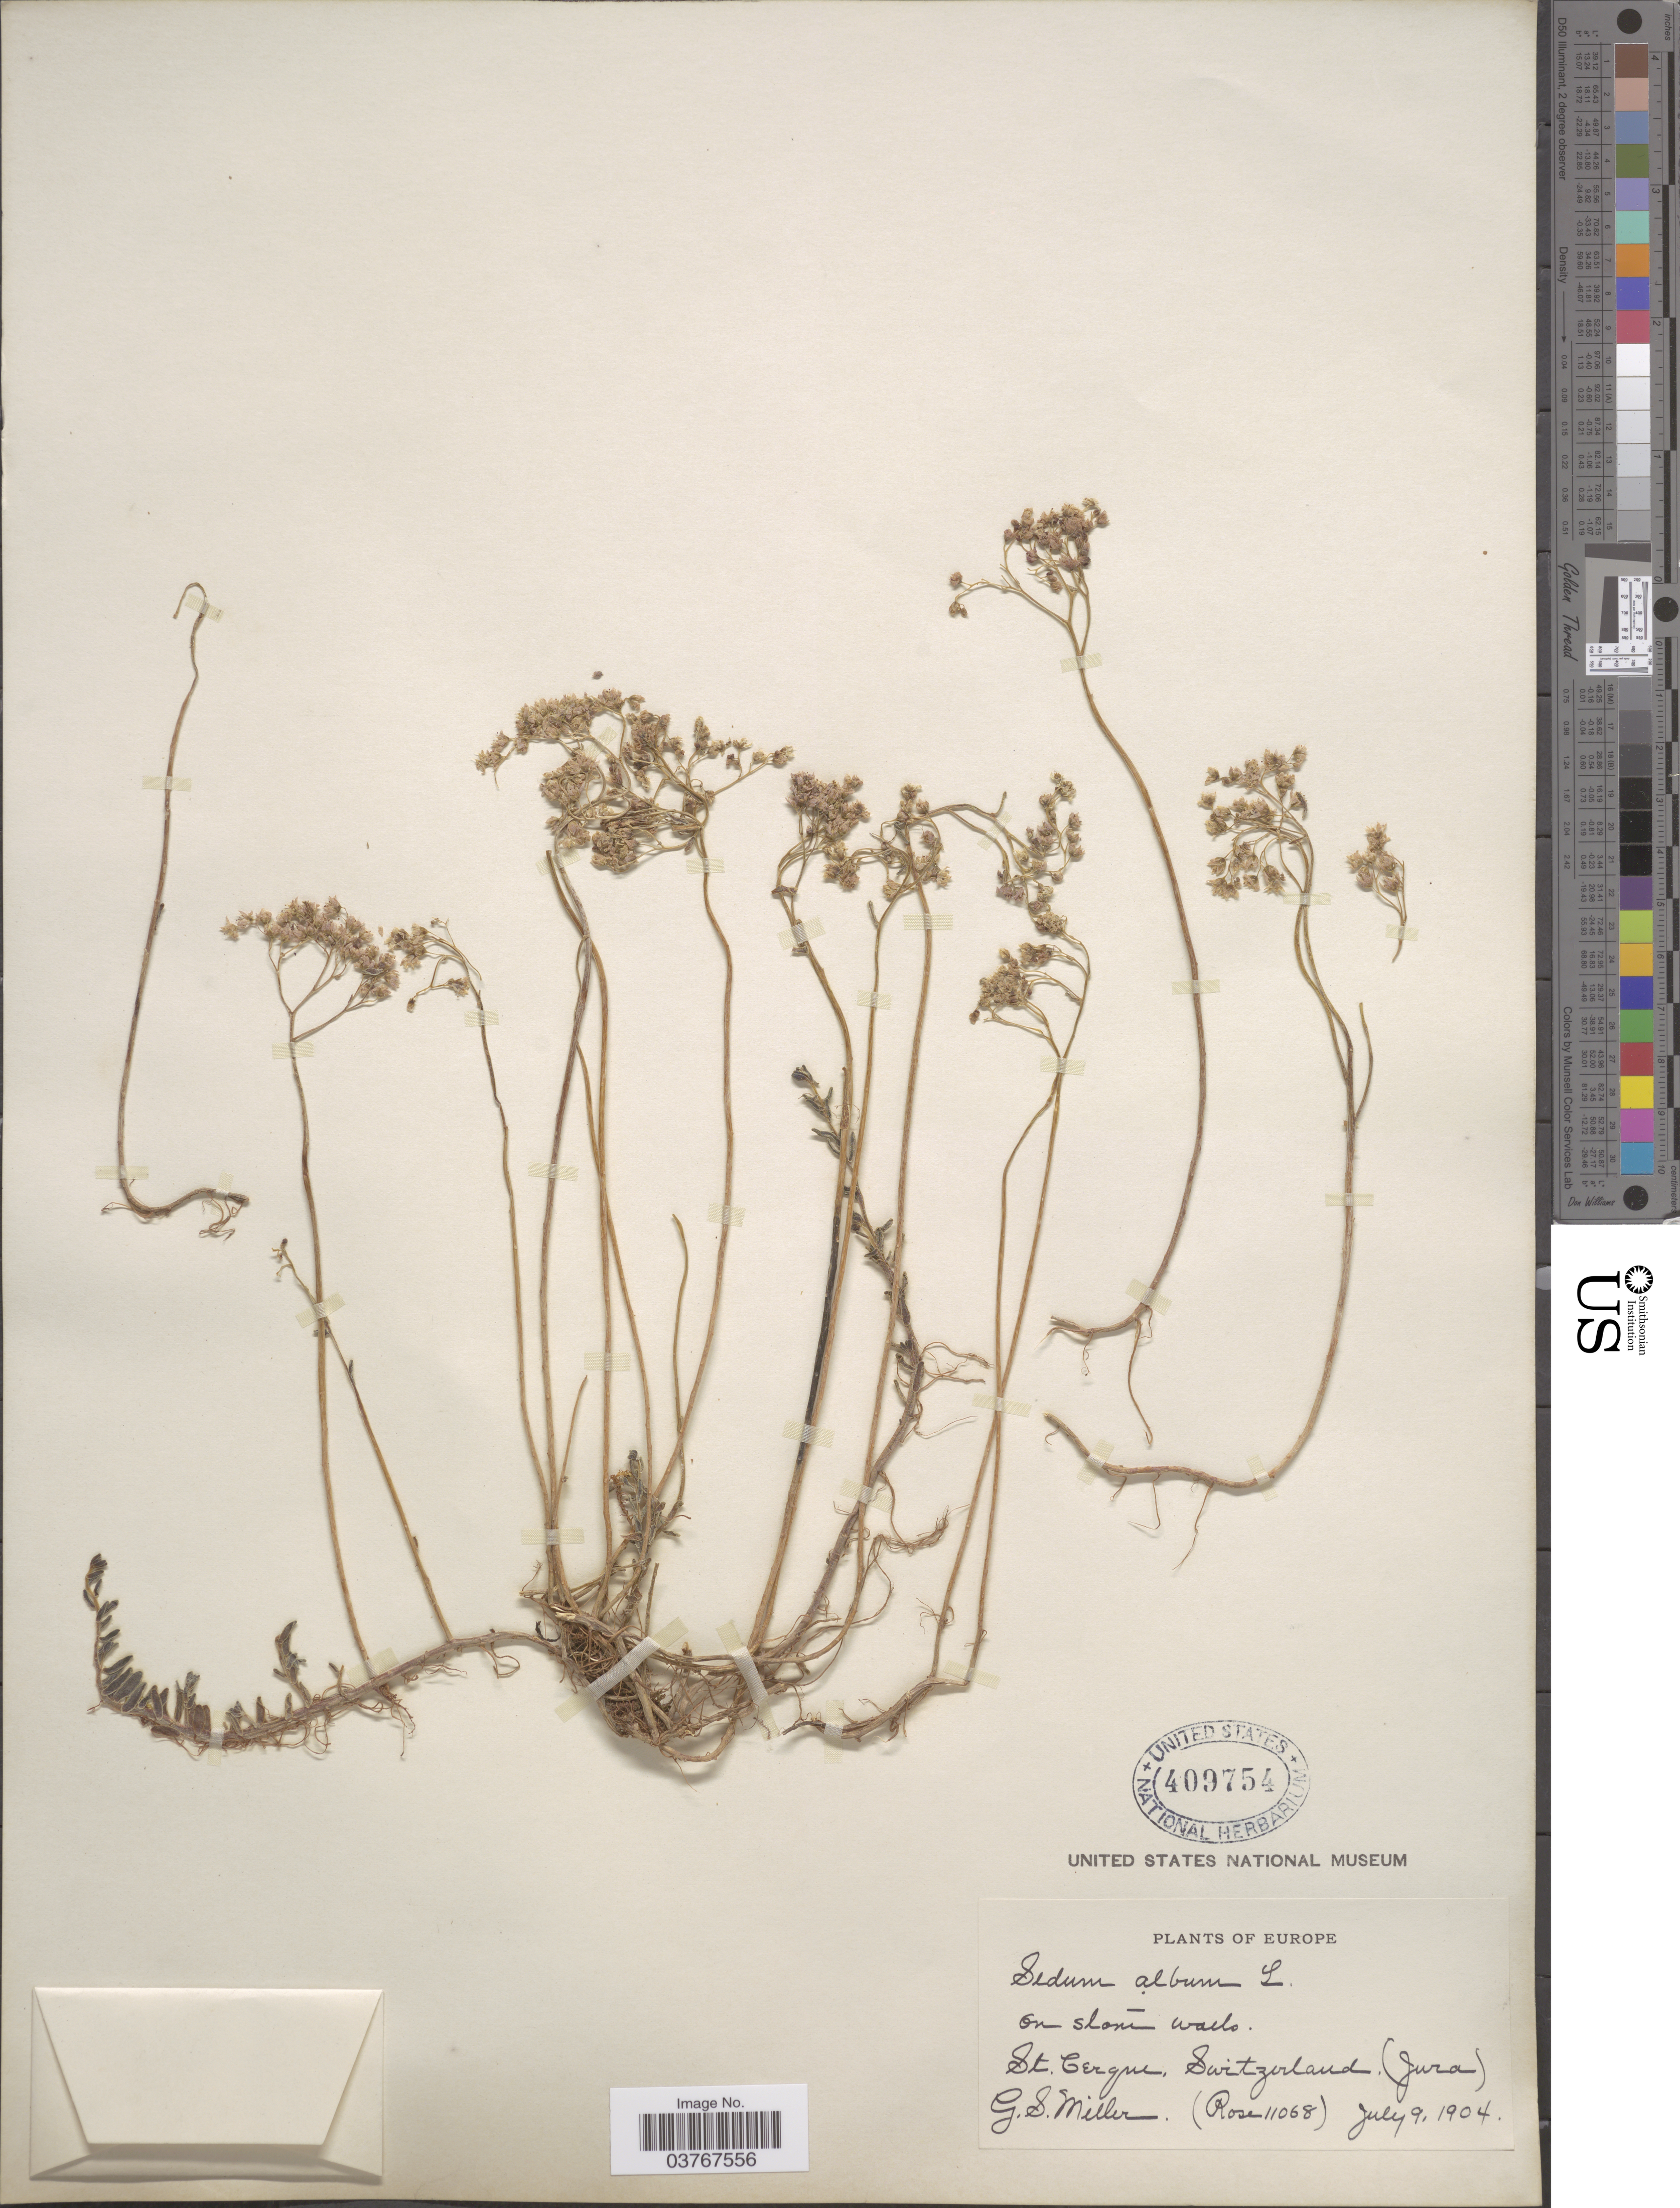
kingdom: Plantae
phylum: Tracheophyta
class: Magnoliopsida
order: Saxifragales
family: Crassulaceae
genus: Sedum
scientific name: Sedum album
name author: L.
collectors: G. S. Miller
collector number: Rose11068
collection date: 1904-07-09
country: Switzerland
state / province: Jura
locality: On stone walls. St. Cerque.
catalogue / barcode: US 409754